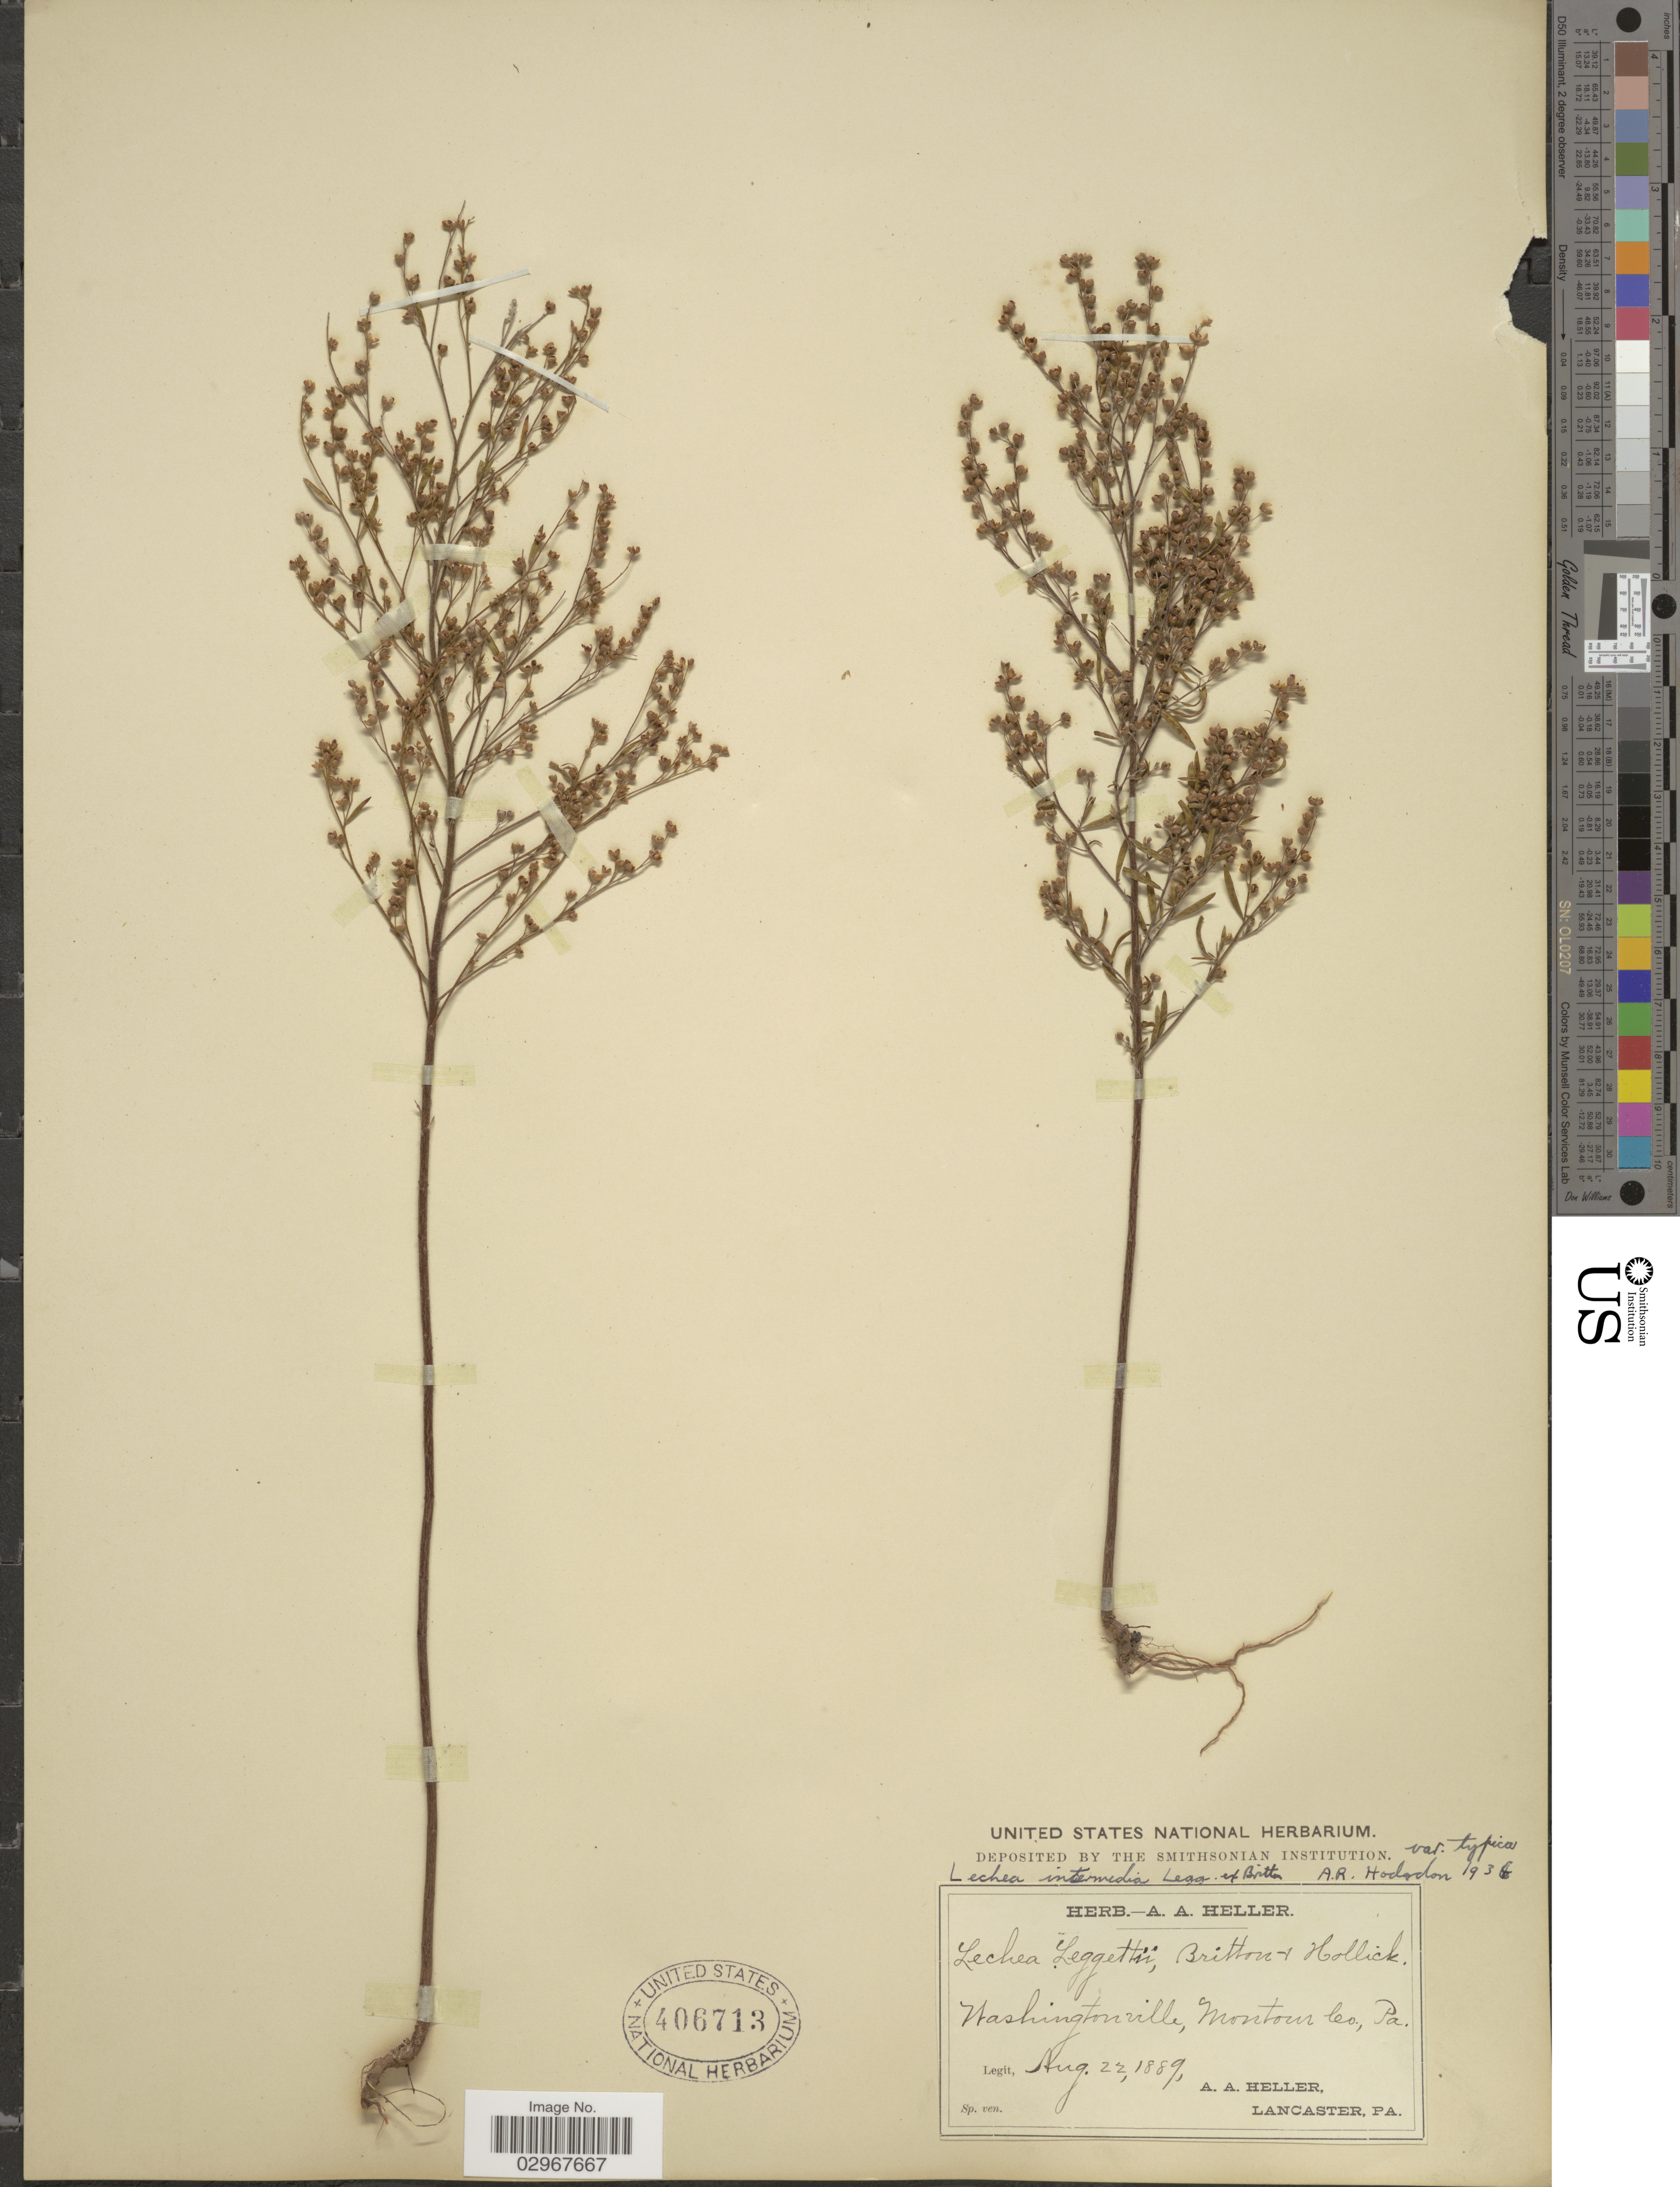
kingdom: Plantae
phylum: Tracheophyta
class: Magnoliopsida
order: Malvales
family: Cistaceae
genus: Lechea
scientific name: Lechea intermedia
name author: Legg. ex Britton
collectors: A. A. Heller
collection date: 1889-08-22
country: United States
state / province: Pennsylvania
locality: Washingtonville, Montour Co., Pa.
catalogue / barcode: US 406713